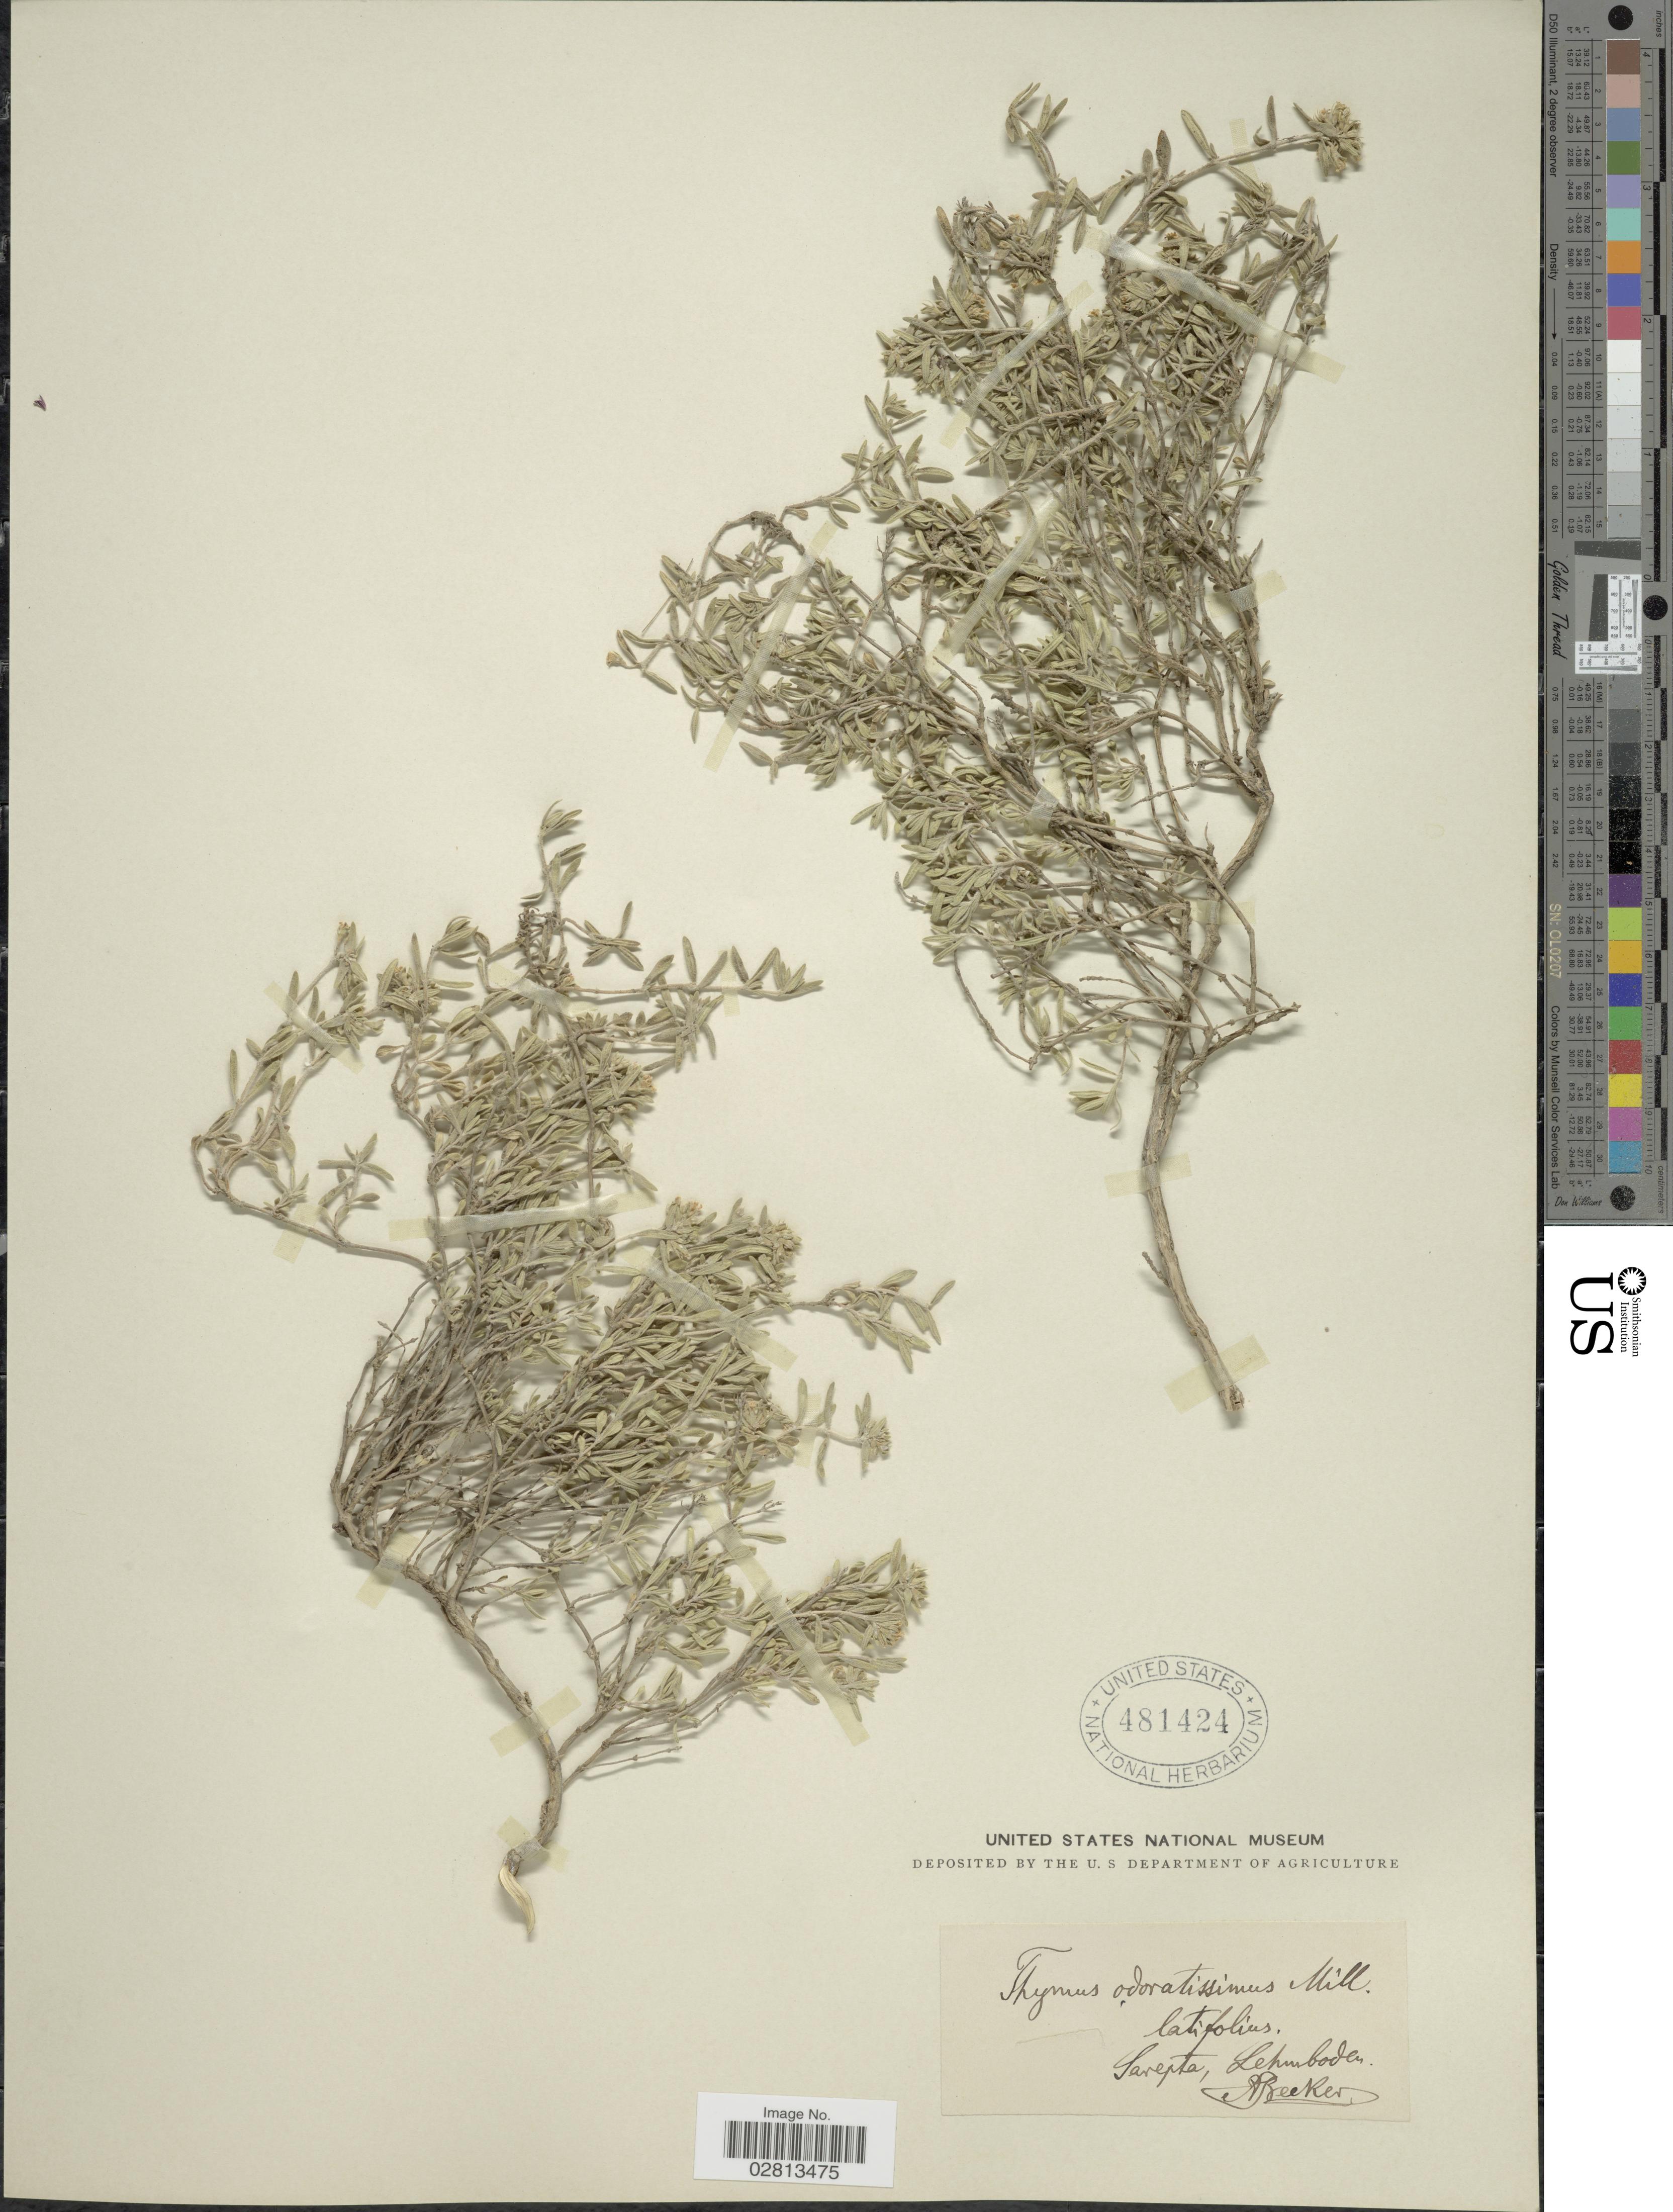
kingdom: Plantae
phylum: Tracheophyta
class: Magnoliopsida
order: Lamiales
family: Lamiaceae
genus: Thymus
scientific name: Thymus odoratissimus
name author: Mill.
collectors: A. Becker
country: Russian Federation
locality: Sarepta, Lehmboden.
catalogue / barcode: US 481424